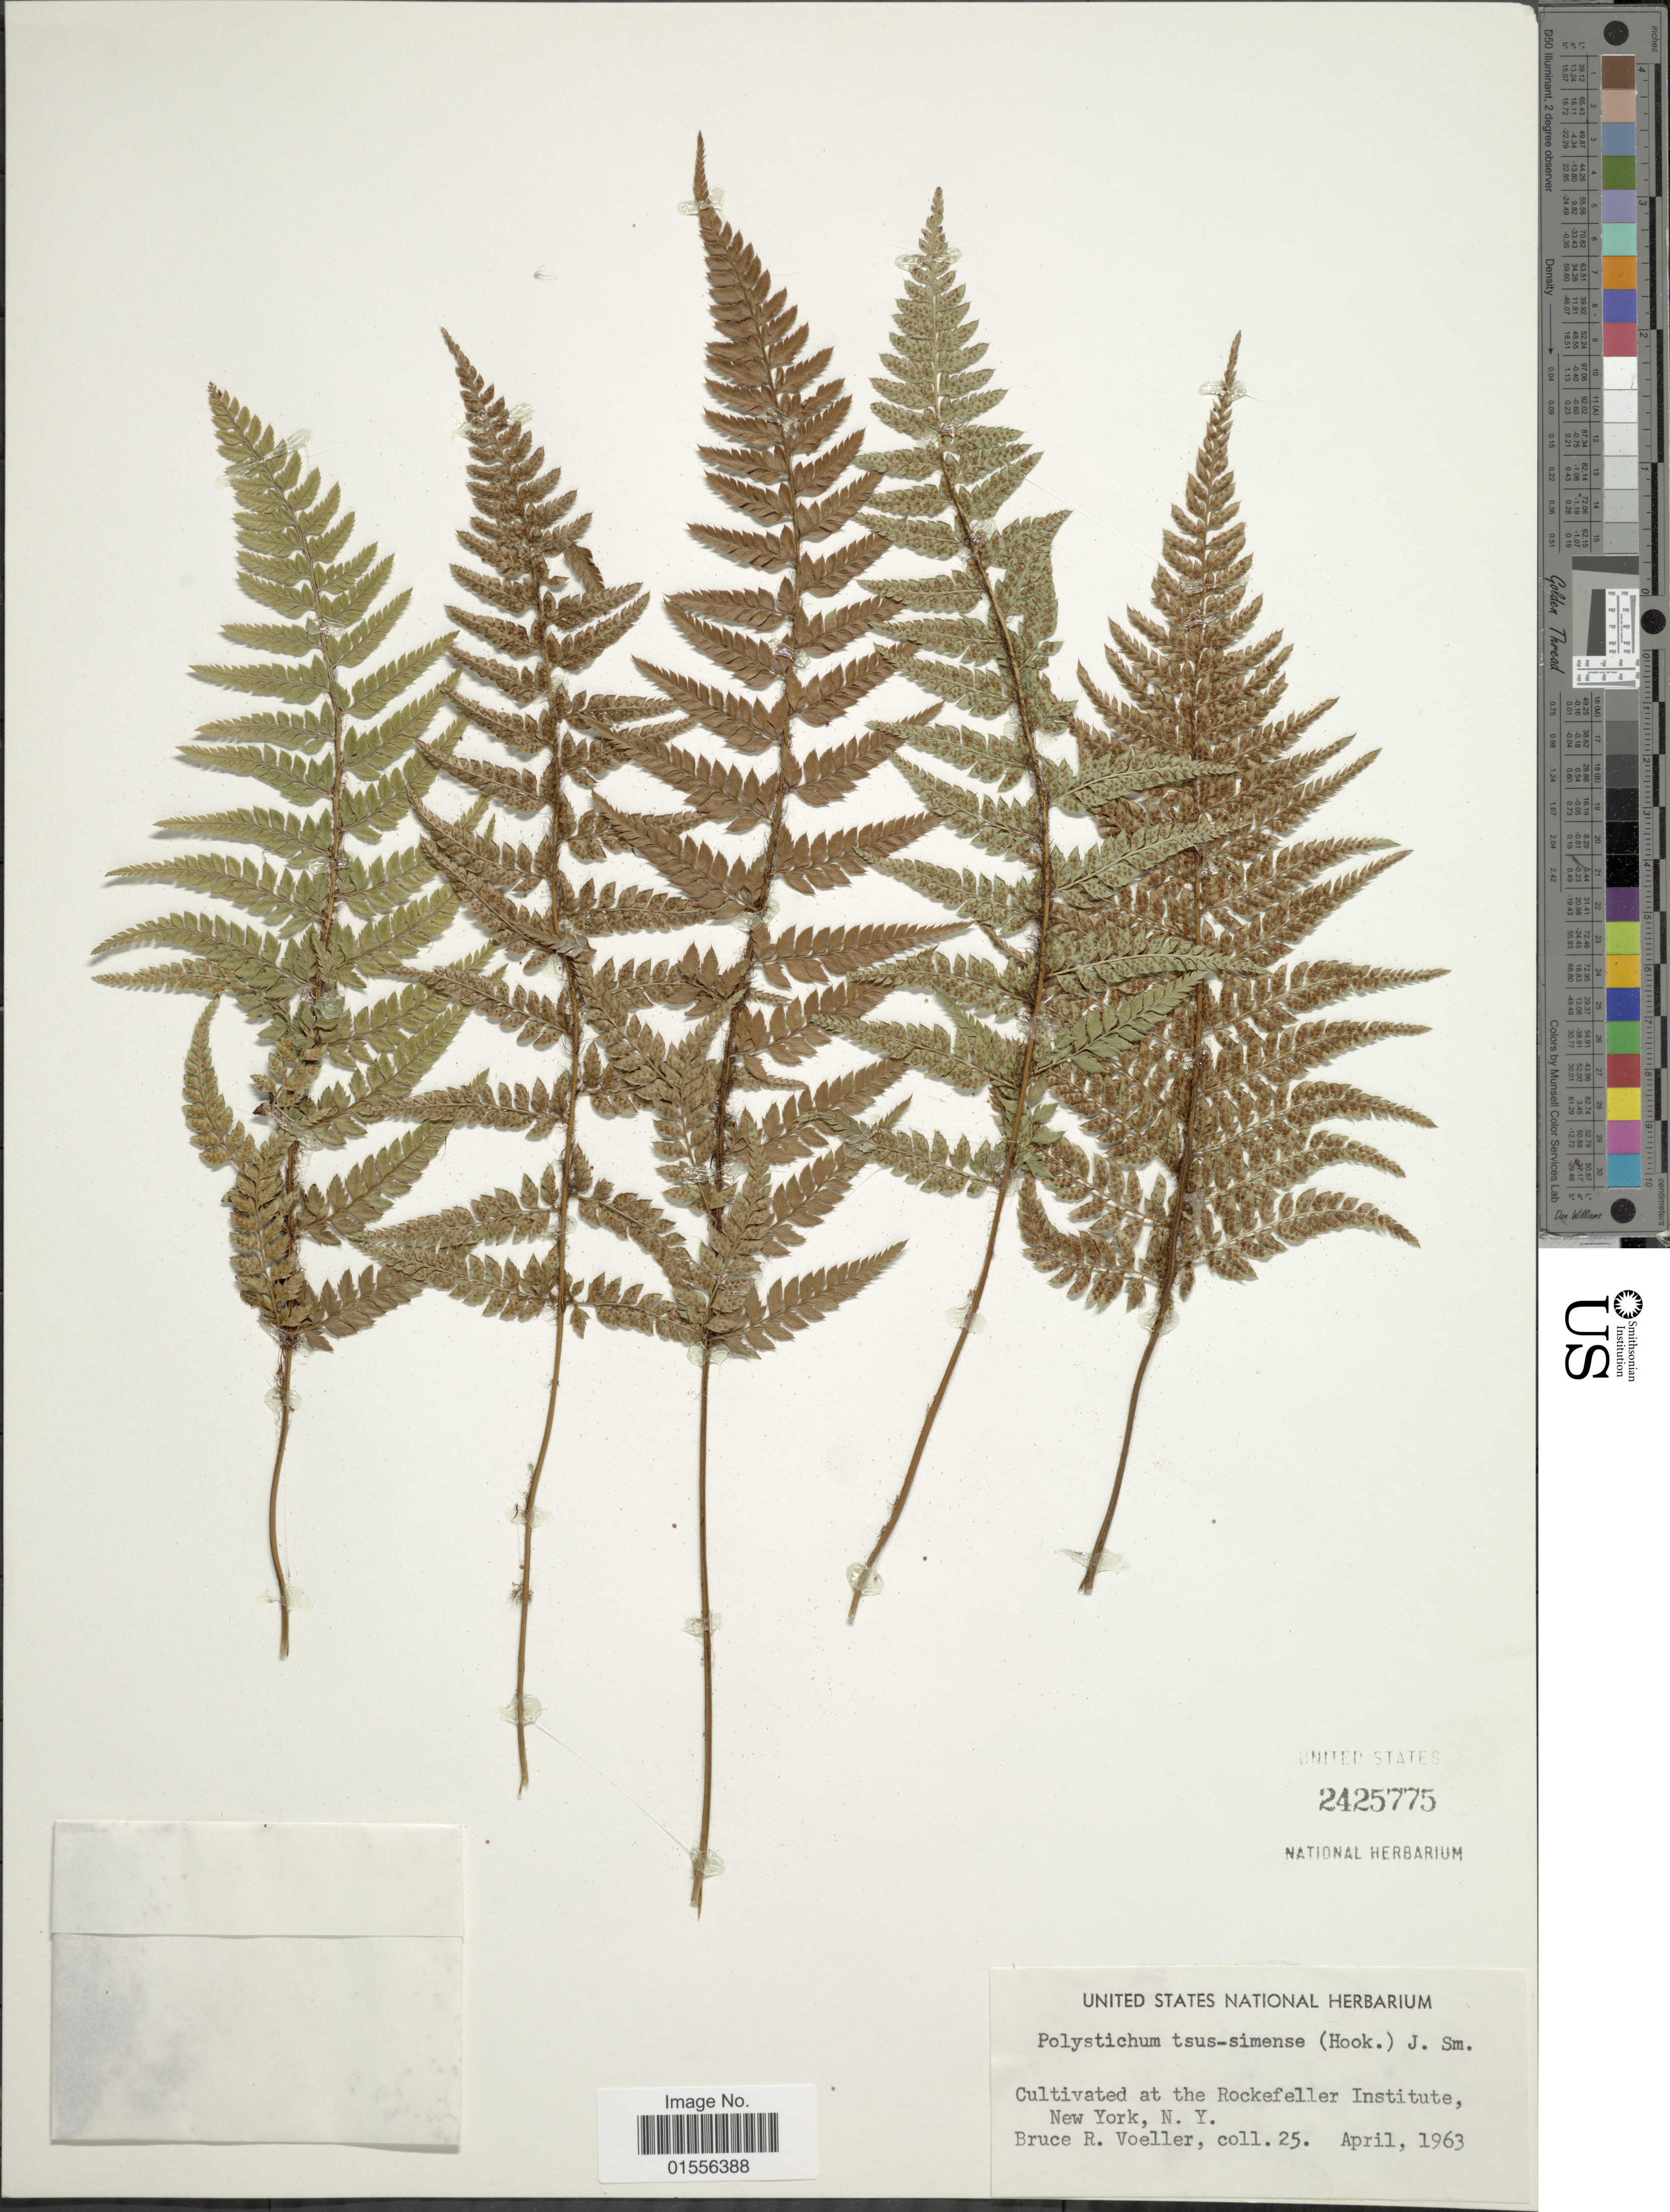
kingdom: Plantae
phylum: Tracheophyta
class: Polypodiopsida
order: Polypodiales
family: Dryopteridaceae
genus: Polystichum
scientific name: Polystichum tsus-simense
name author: (Hook.) J. Sm.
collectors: B. Voeller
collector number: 25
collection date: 1963-04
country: United States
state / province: New York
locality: Cultivated at the Rockefeller Institute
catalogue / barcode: US 2425775